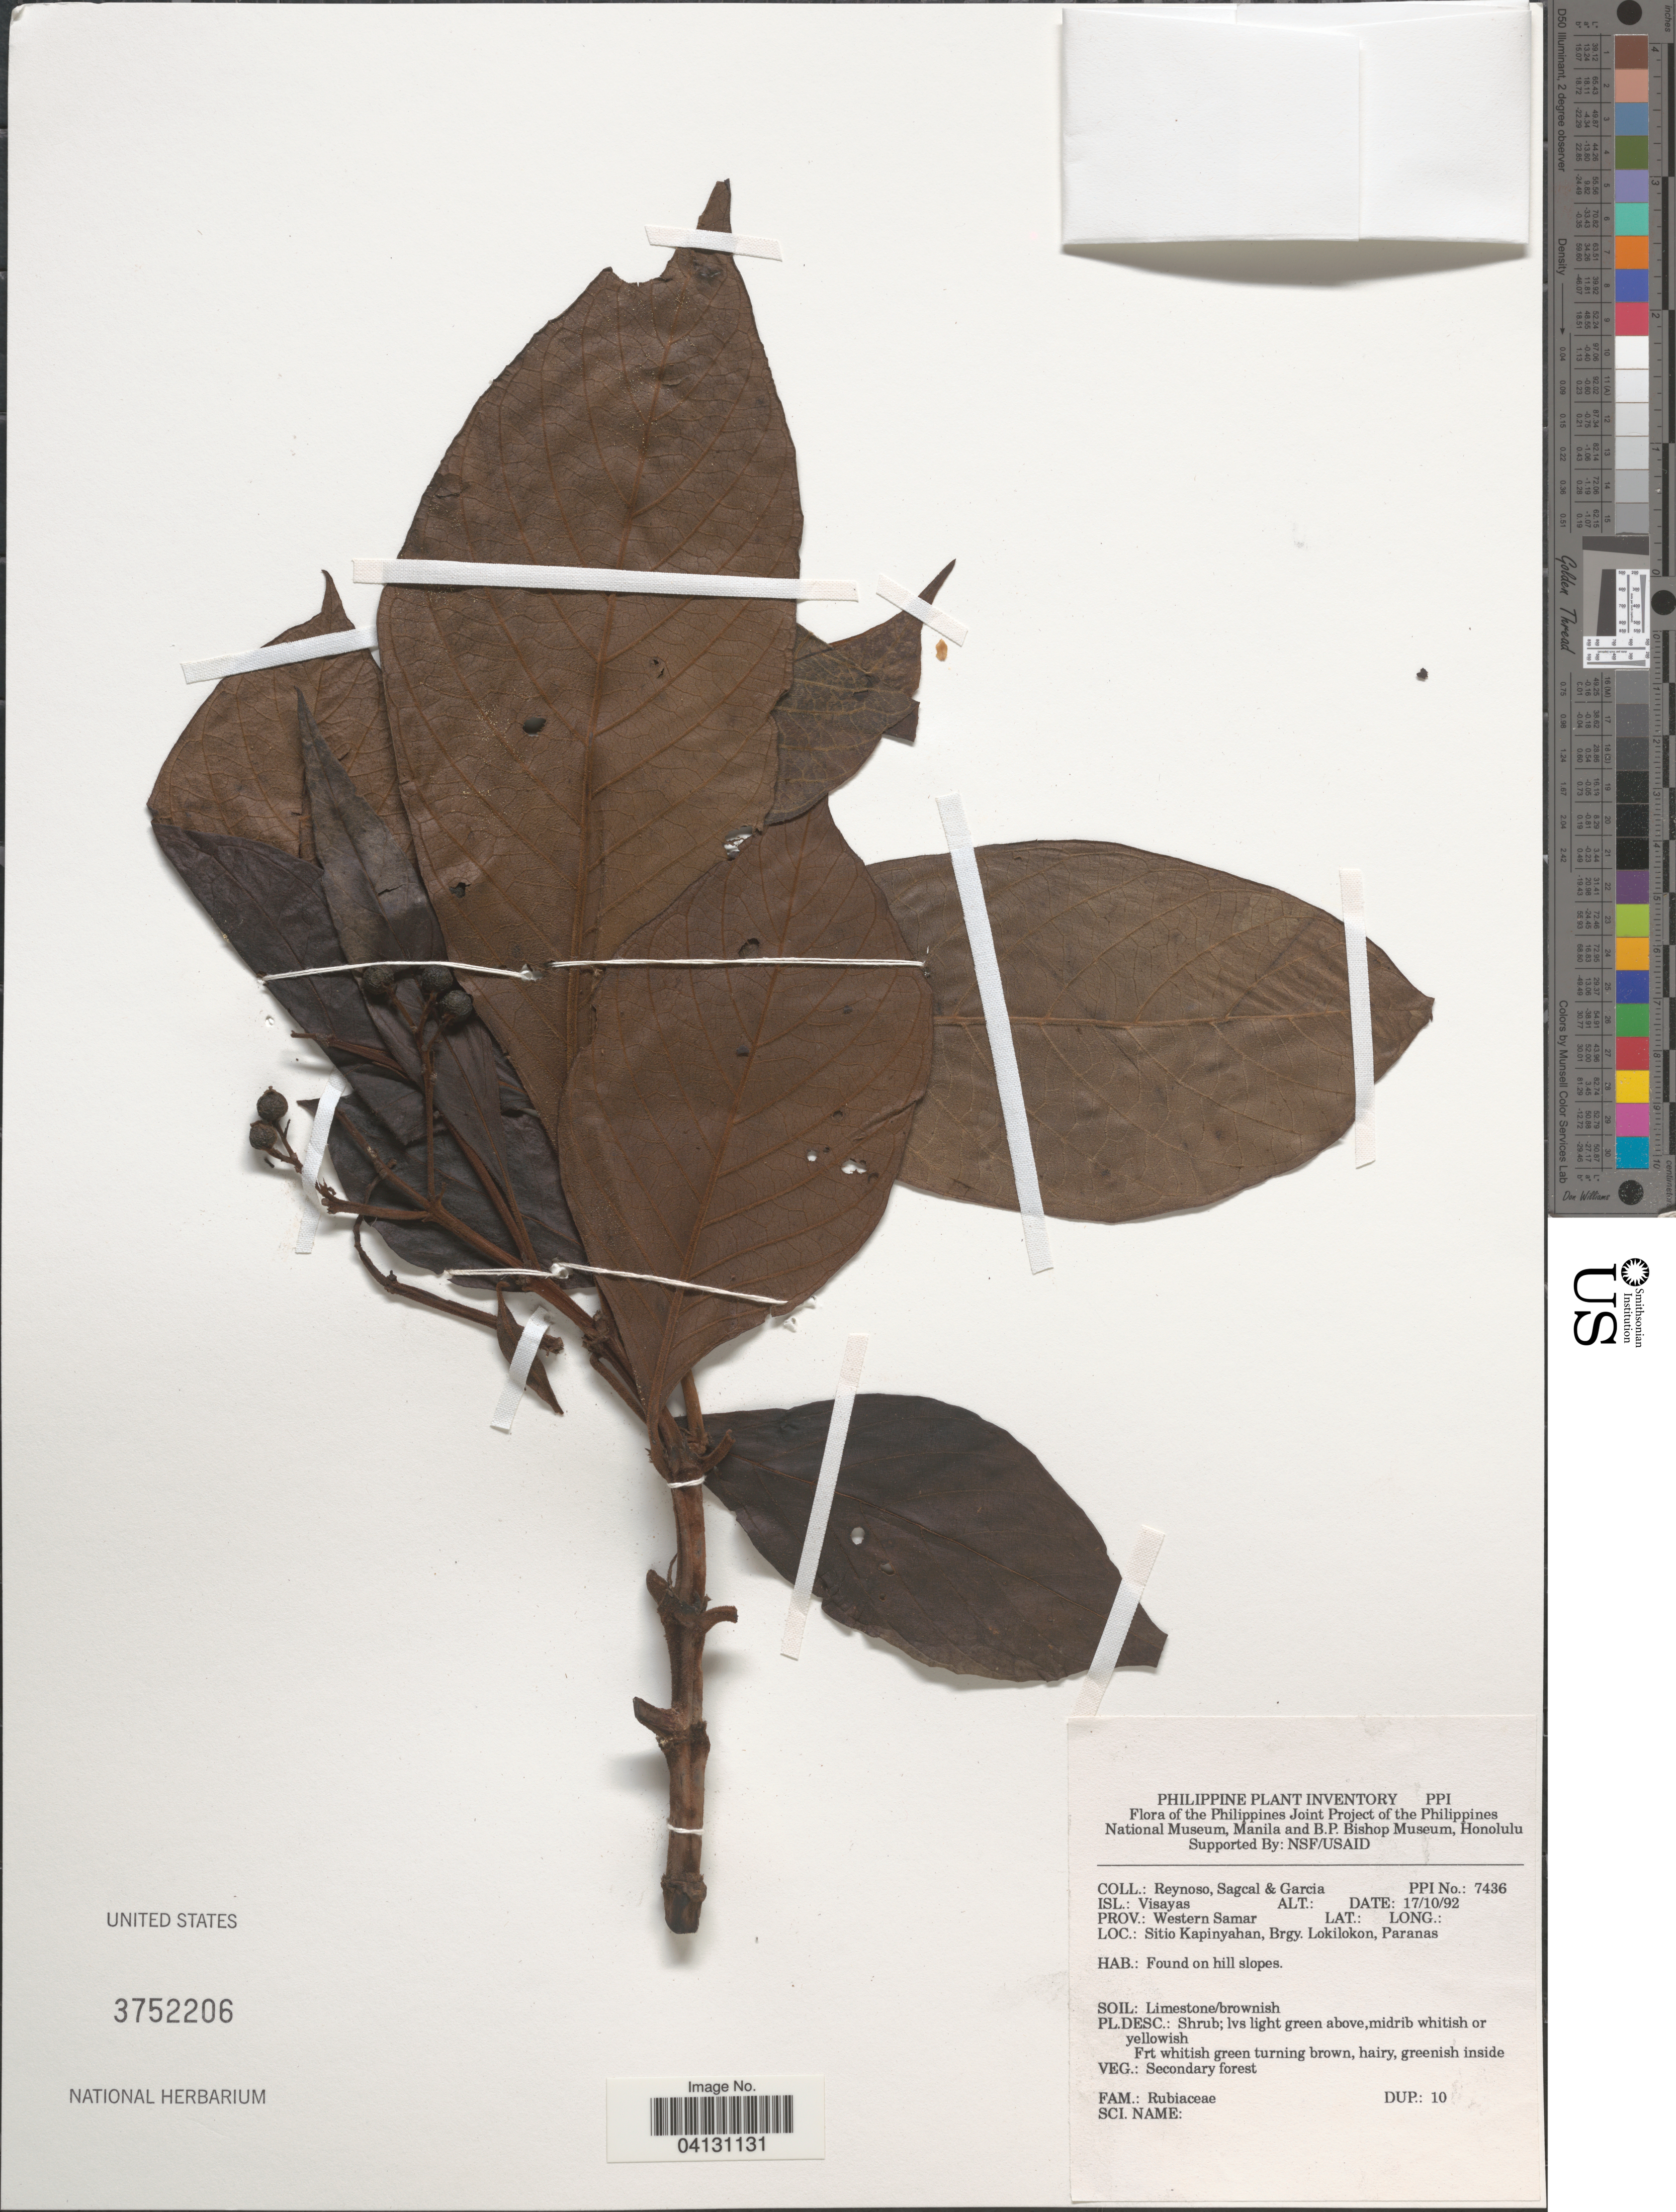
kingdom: Plantae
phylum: Tracheophyta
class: Magnoliopsida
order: Gentianales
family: Rubiaceae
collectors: E. Reynoso, E. Sagcal & H. Garcia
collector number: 7436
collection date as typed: Transcribed d/m/y: 17/10/92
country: Philippines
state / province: Eastern Visayas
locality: The Philippines Joint Project of the Philippines National Museum, Manila and B.P. Bishop Museum, Honolulu. Isl.: Visayas. Prov.: Western Samar. Sitio Kapinyahan, Brgy, Lokilokon, Paranas. On hill slopes.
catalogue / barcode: US 3752206